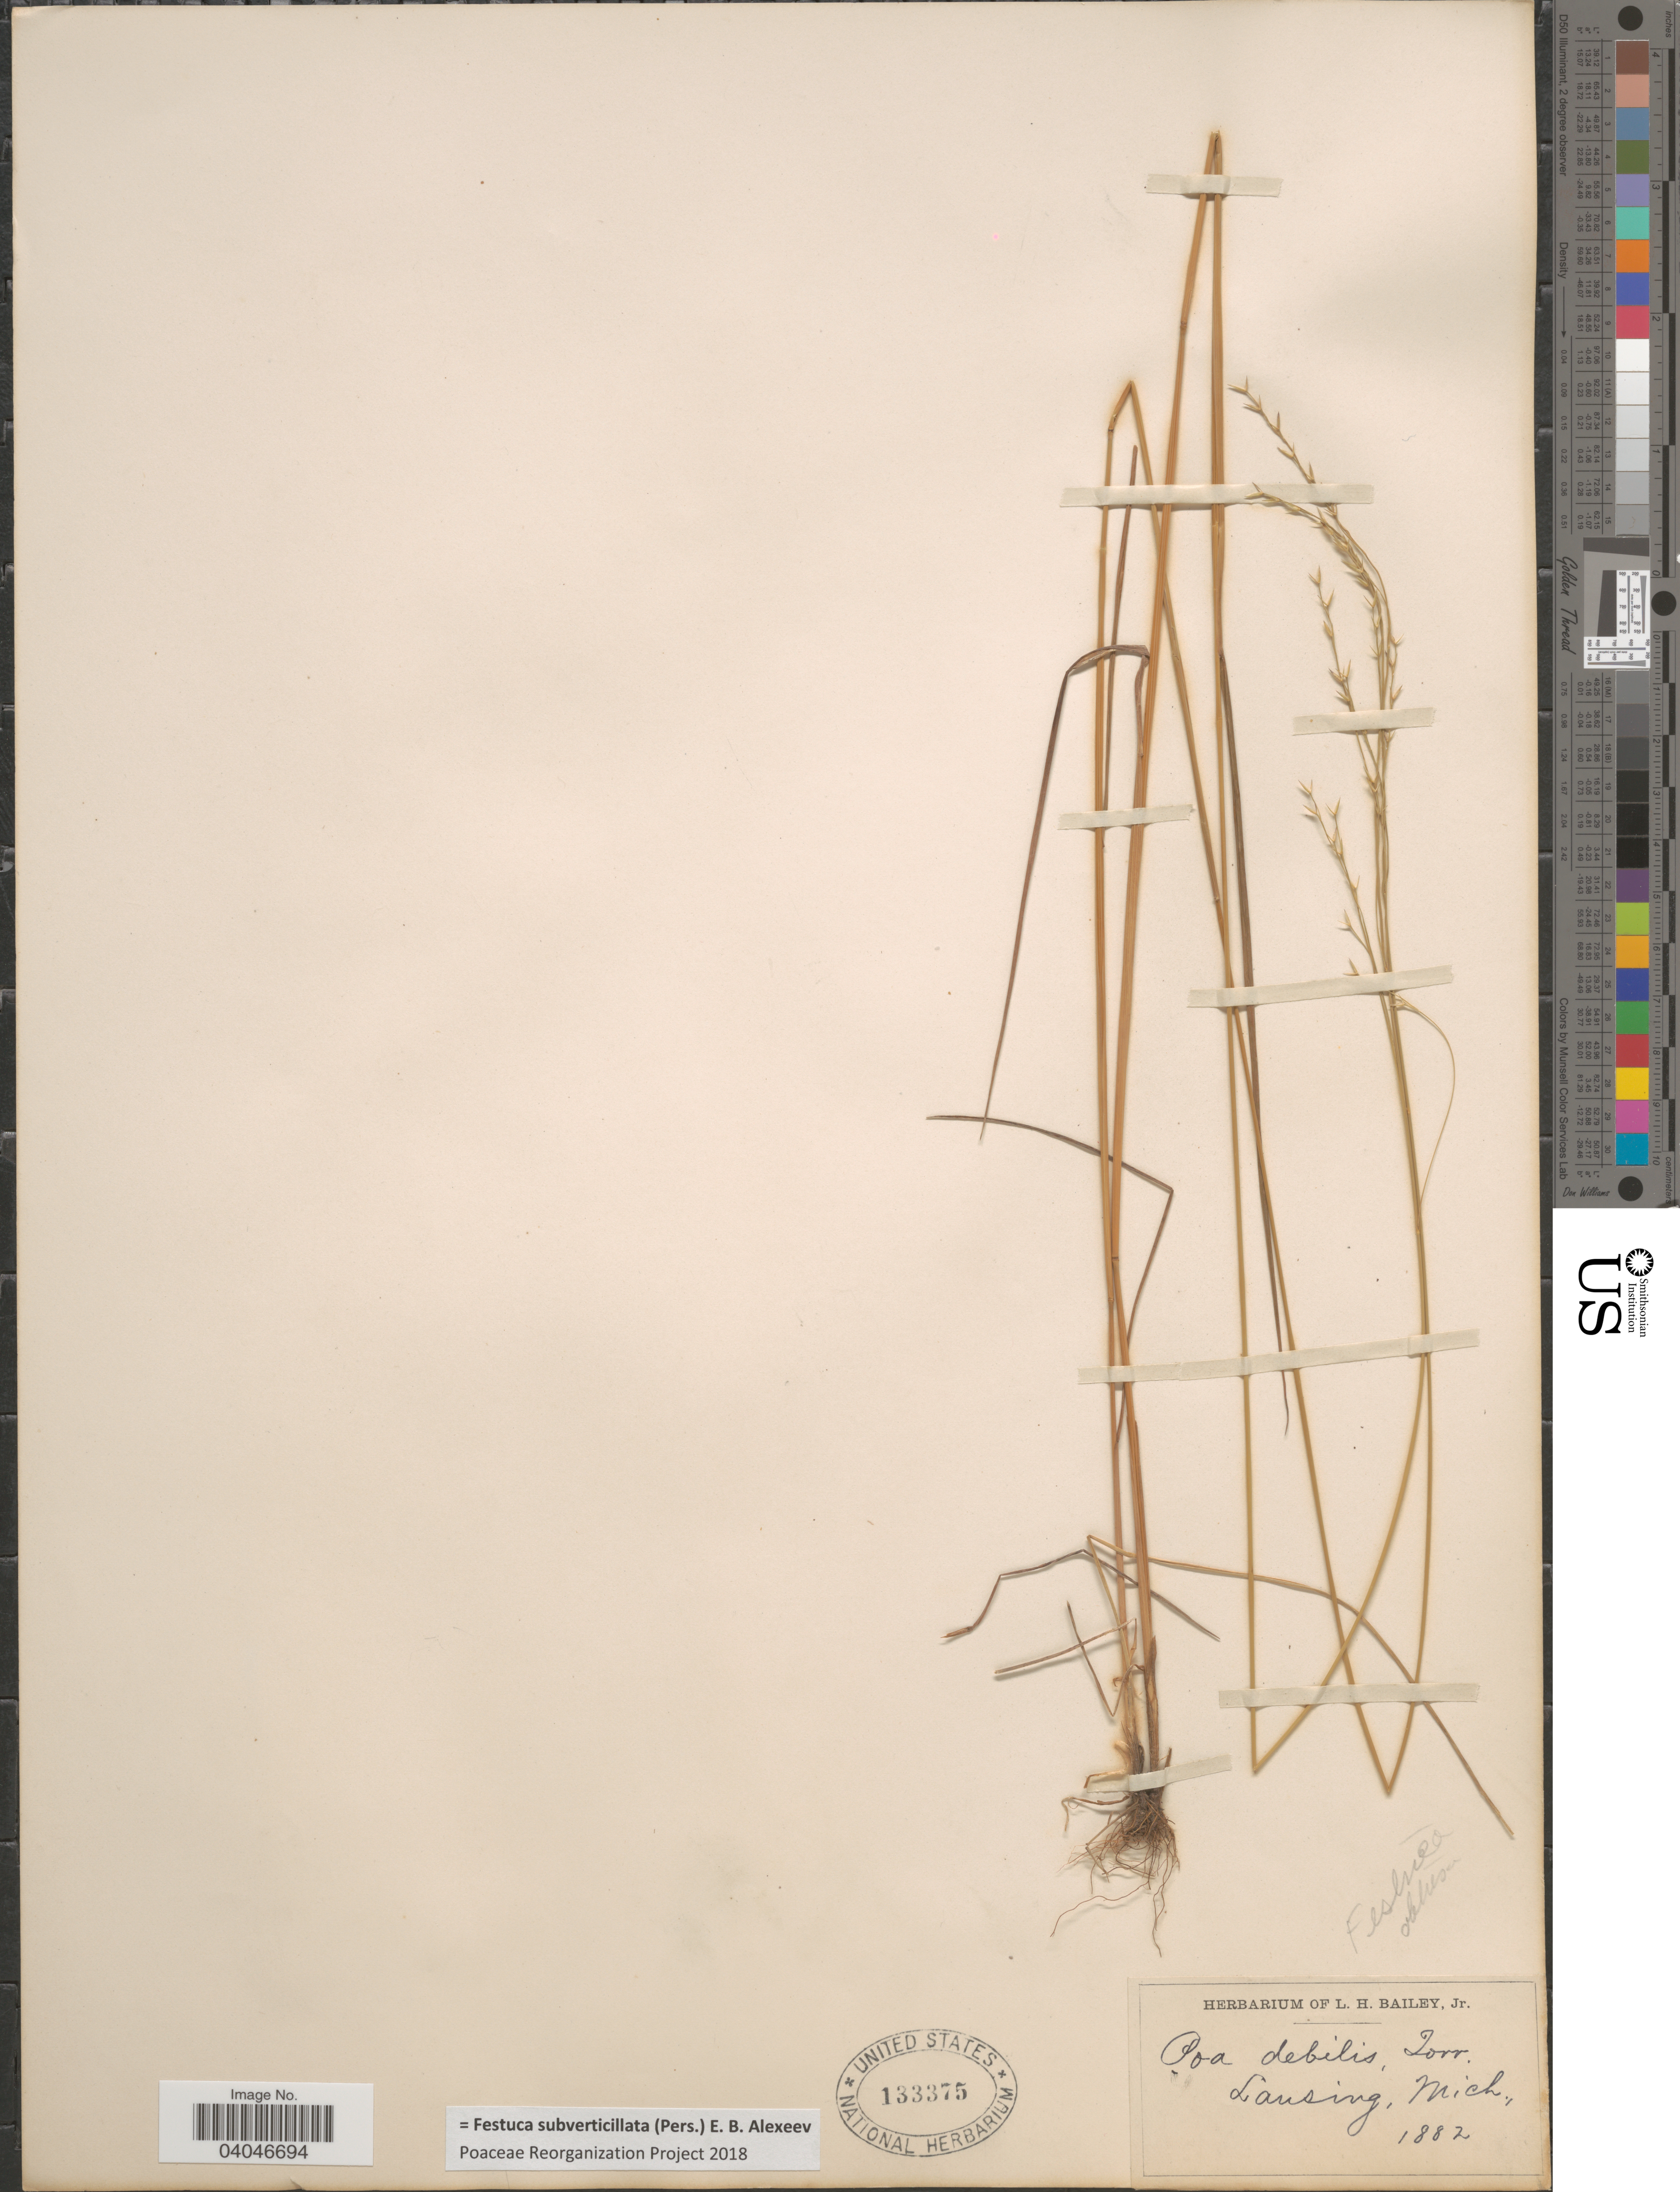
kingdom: Plantae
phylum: Tracheophyta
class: Liliopsida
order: Poales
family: Poaceae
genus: Festuca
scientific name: Festuca subverticillata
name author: (Pers.) E.B. Alexeev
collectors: ex herb. L. H. Bailey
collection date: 1882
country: United States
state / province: Michigan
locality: Lausing.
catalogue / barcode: US 133375